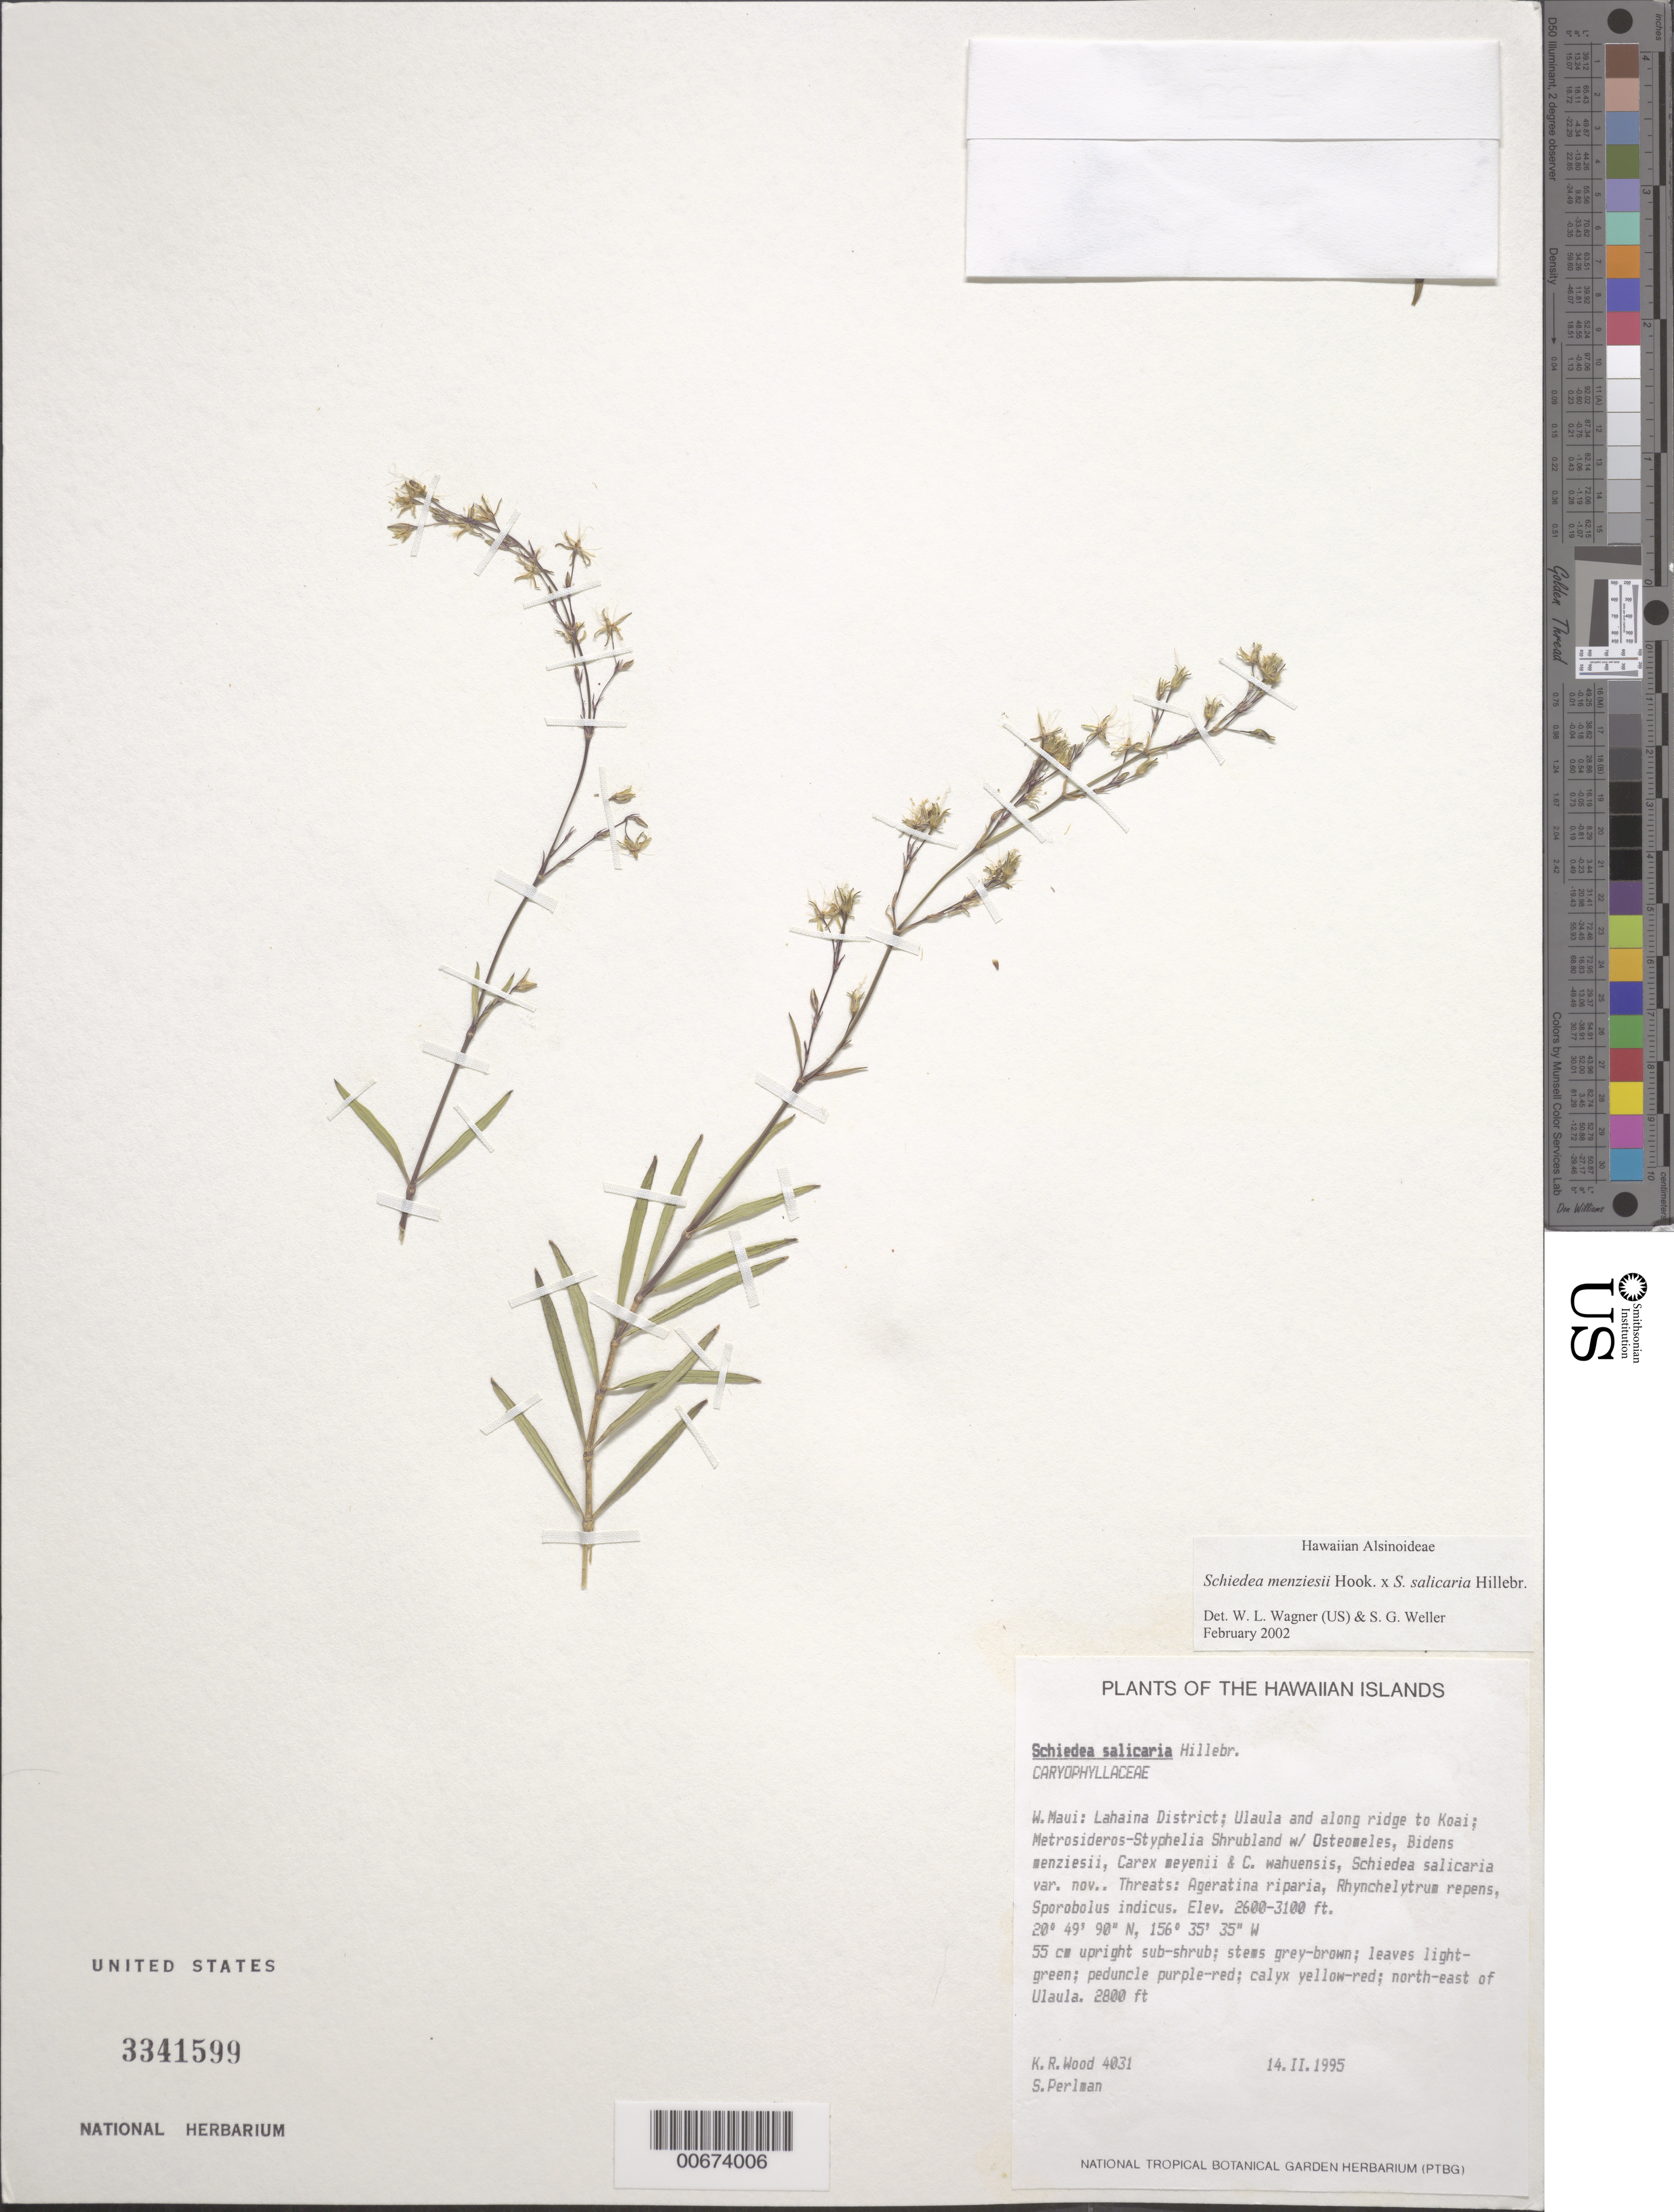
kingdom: Plantae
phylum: Tracheophyta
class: Magnoliopsida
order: Caryophyllales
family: Caryophyllaceae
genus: Schiedea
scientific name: Schiedea menziesii x S. salicaria Hillebr.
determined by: Wagner, W. L.; Weller, Stephen G.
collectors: K. R. Wood & S. P. Perlman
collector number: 4031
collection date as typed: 14 Feb 1995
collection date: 1995-02-14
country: United States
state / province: Hawaii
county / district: Maui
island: Maui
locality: West Maui, Lahaina District, Ulaula and along ridge to Koai, NE of Ulaula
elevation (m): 853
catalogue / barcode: US 3341599